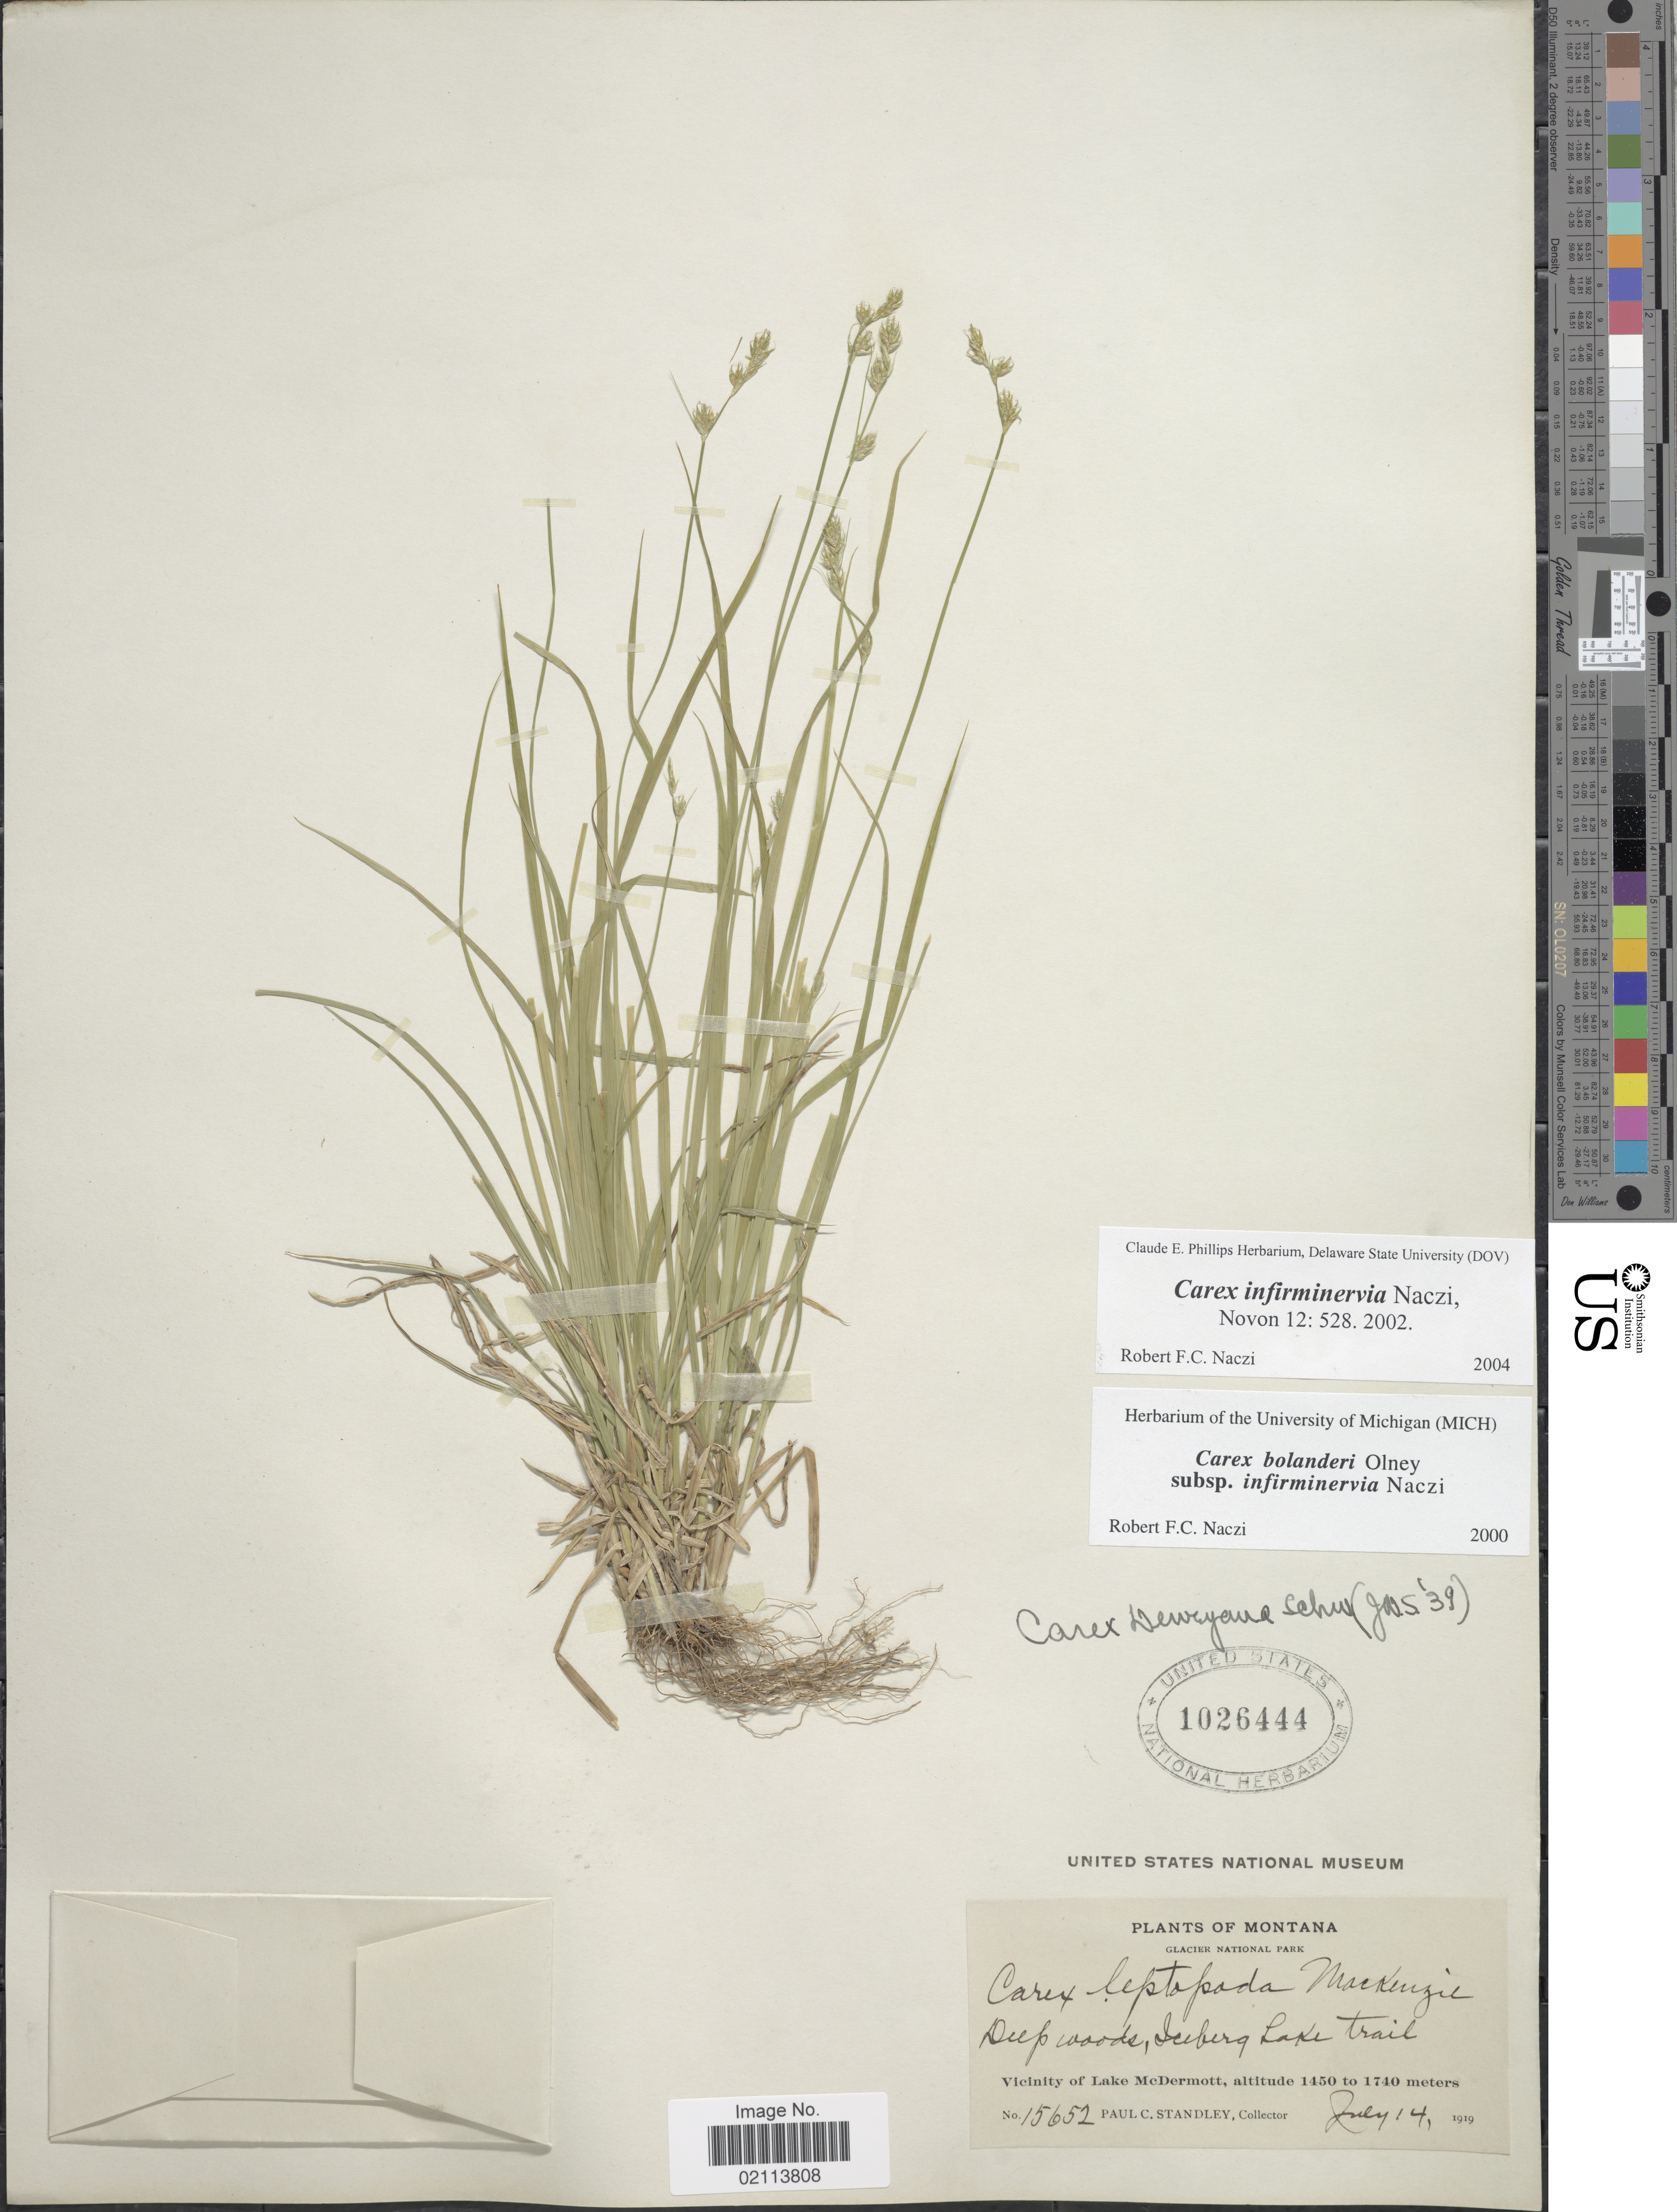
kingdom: Plantae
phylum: Tracheophyta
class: Liliopsida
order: Poales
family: Cyperaceae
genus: Carex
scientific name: Carex infirminervia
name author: Naczi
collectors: P. C. Standley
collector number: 15652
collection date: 1919-07-14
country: United States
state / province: Montana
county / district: Glacier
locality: Glacier National Park, Iceberg Lake trail, Vicinity of Lake McDermott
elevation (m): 1450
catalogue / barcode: US 1026444